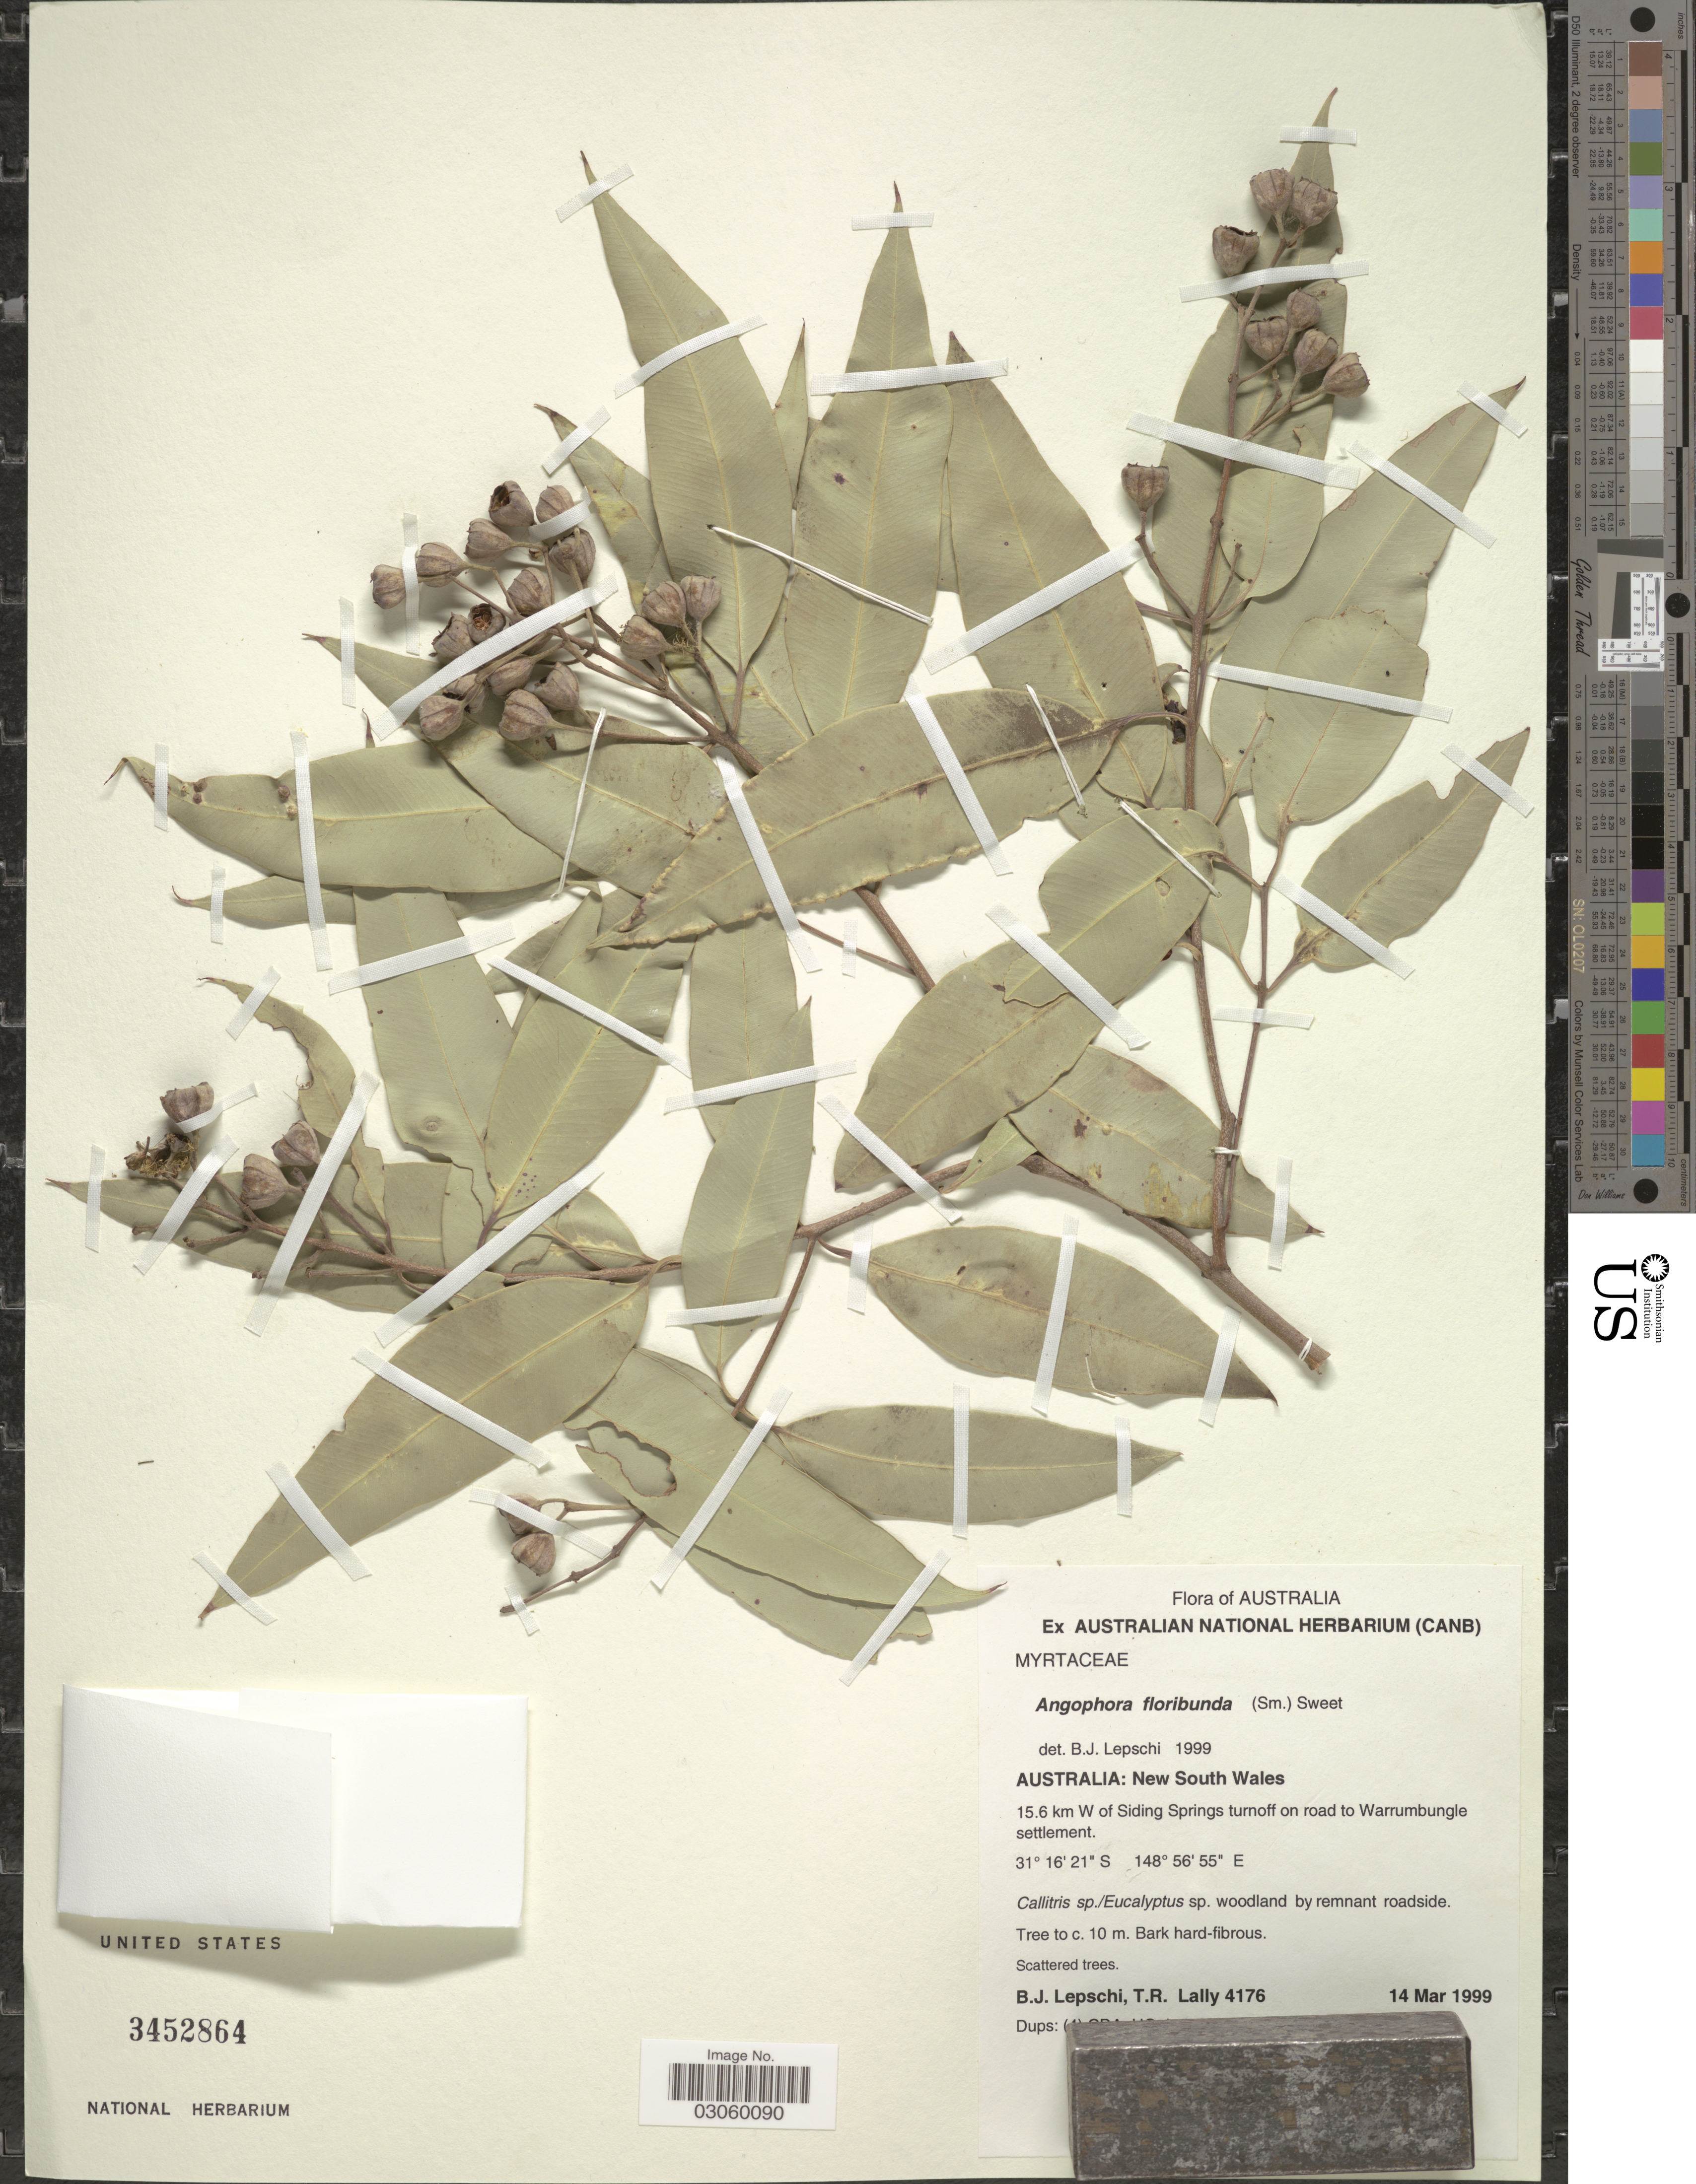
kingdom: Plantae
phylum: Tracheophyta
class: Magnoliopsida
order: Myrtales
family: Myrtaceae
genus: Angophora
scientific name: Angophora floribunda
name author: (Sm.) Sweet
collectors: B. Lepschi & T. R. Lally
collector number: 4176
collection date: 1999-03-14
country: Australia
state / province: New South Wales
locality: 15.6 km W of Siding Springs turnoff on road to Warrumbungle settlement.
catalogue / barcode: US 3452864